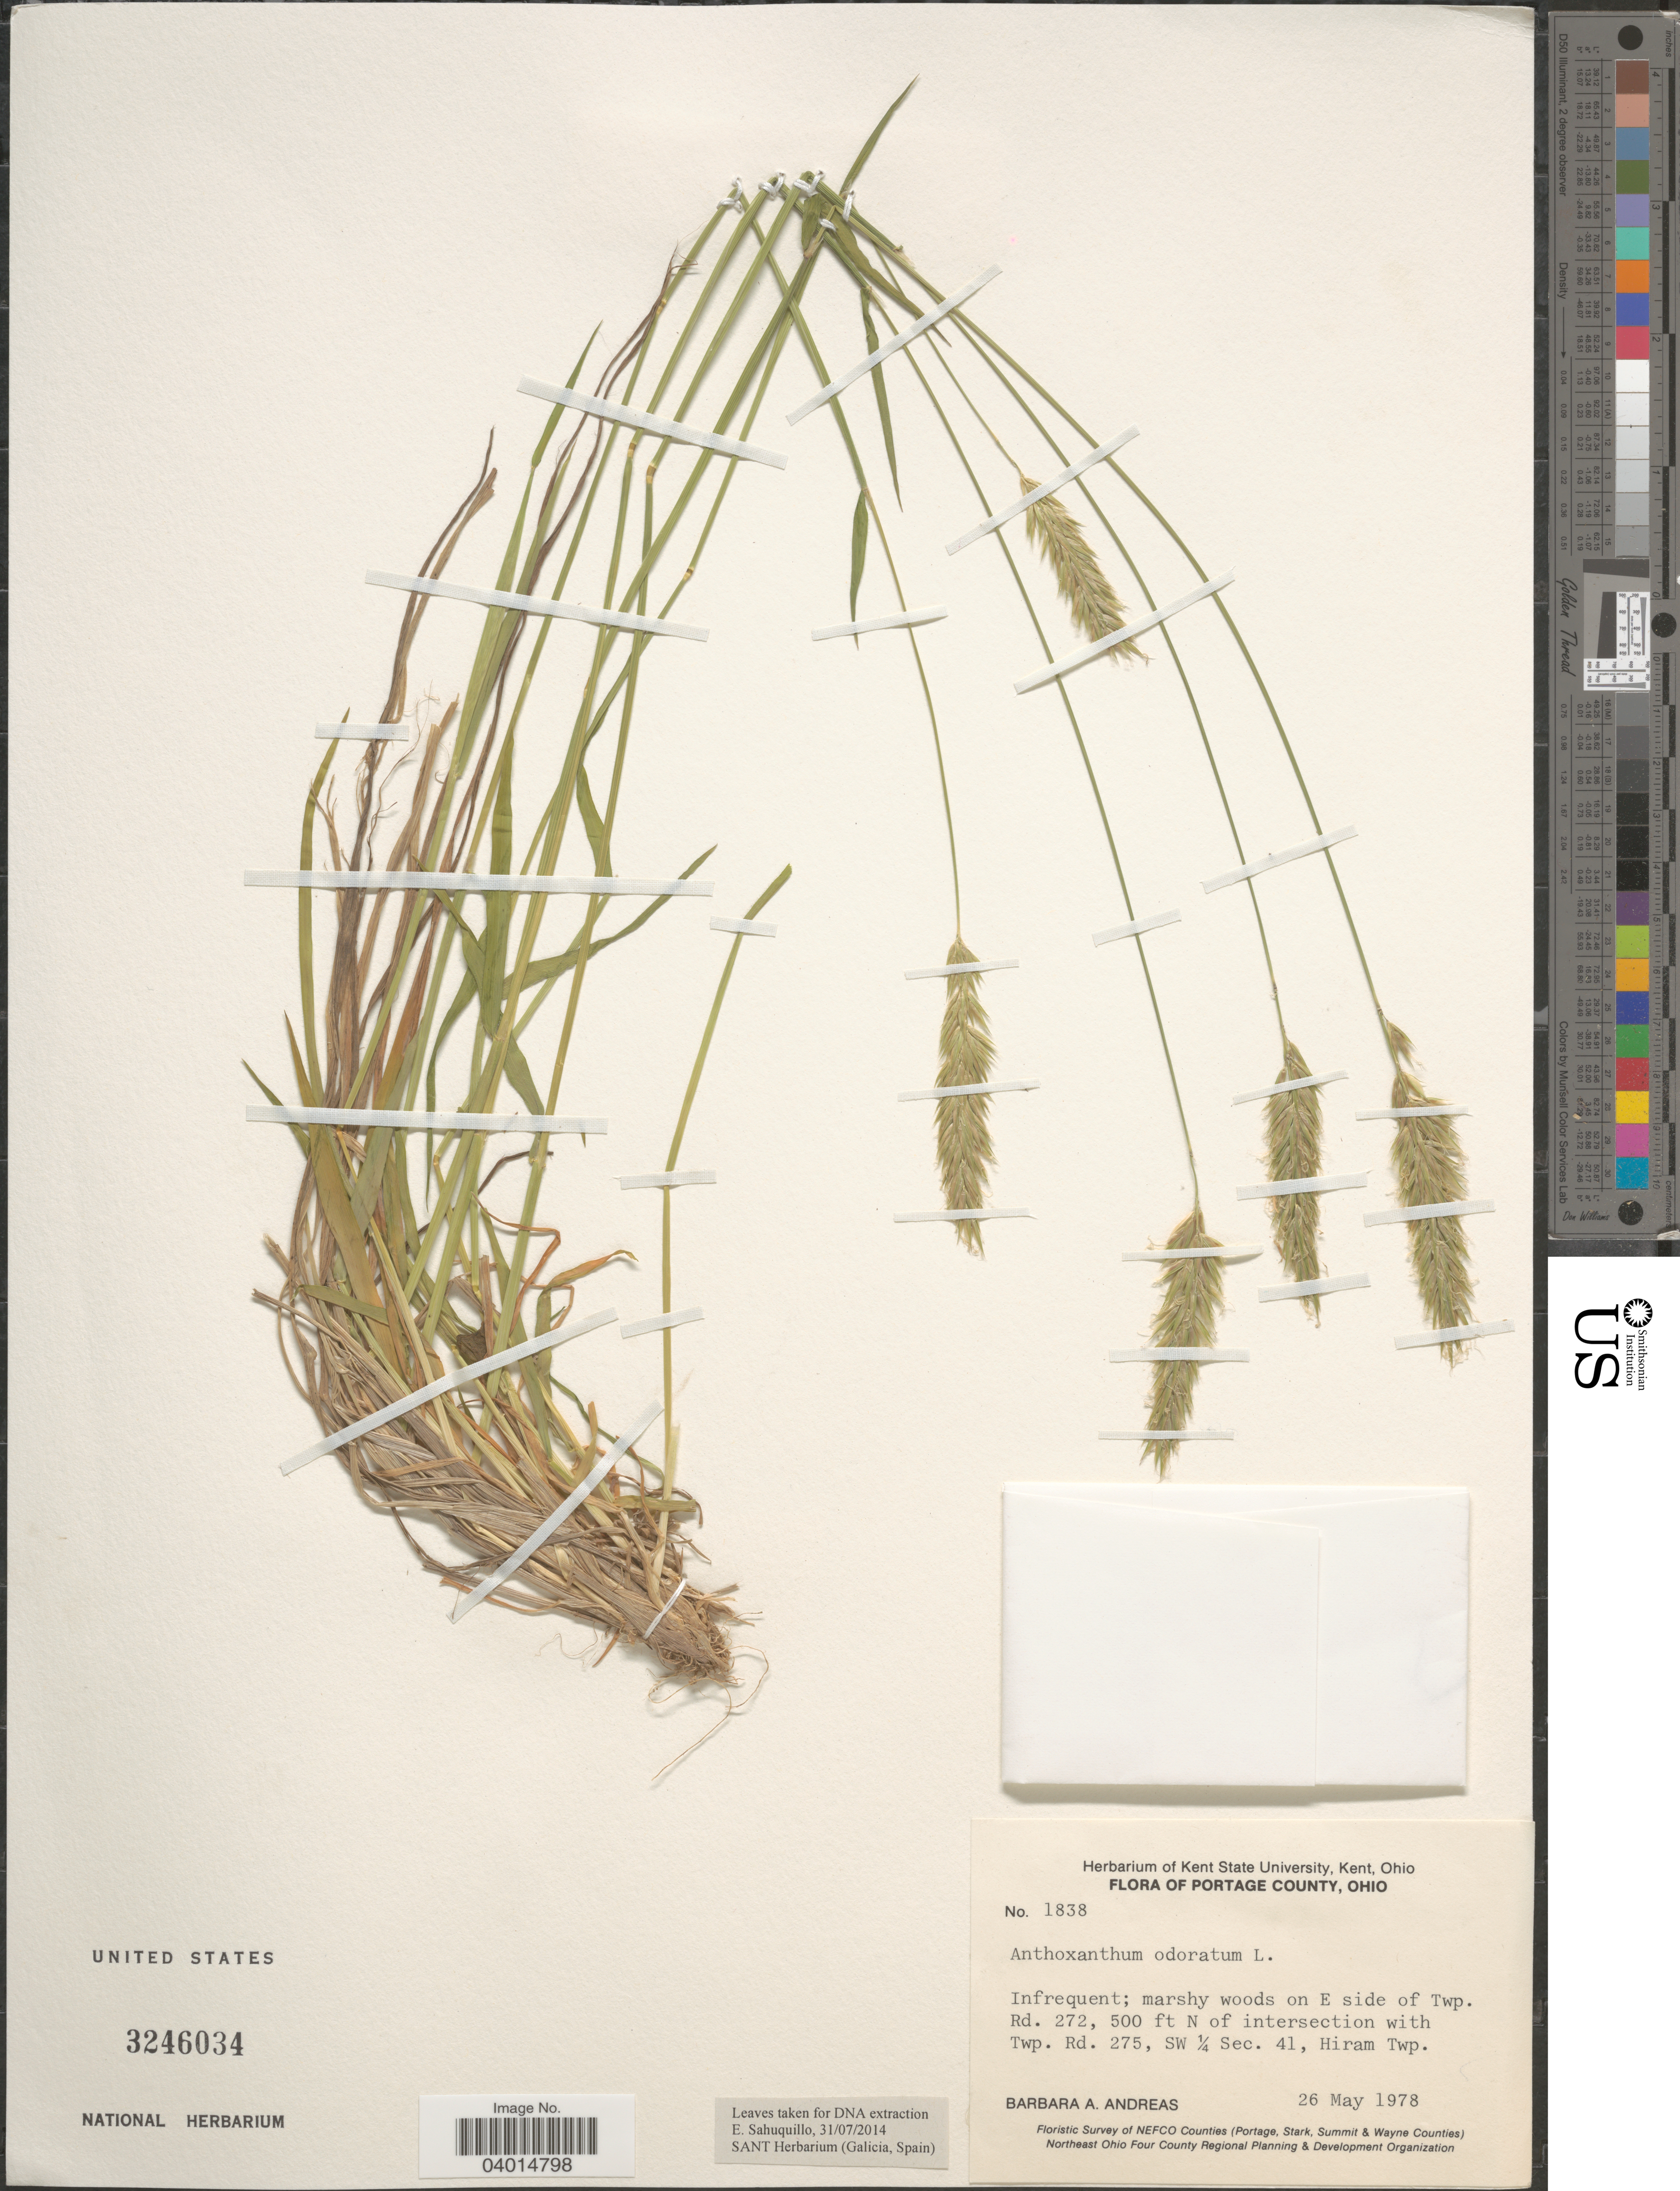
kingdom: Plantae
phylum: Tracheophyta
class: Liliopsida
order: Poales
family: Poaceae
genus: Anthoxanthum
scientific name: Anthoxanthum odoratum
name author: L.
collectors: B. A. Andreas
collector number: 1838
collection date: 1978-05-26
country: United States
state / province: Ohio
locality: Portage County. Marshy woods on E side of Twp. Rd. 272, 500 ft N of intersection with Twp. Rd. 275, SW ¼ Sec. 41, Hiram Twp.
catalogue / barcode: US 3246034